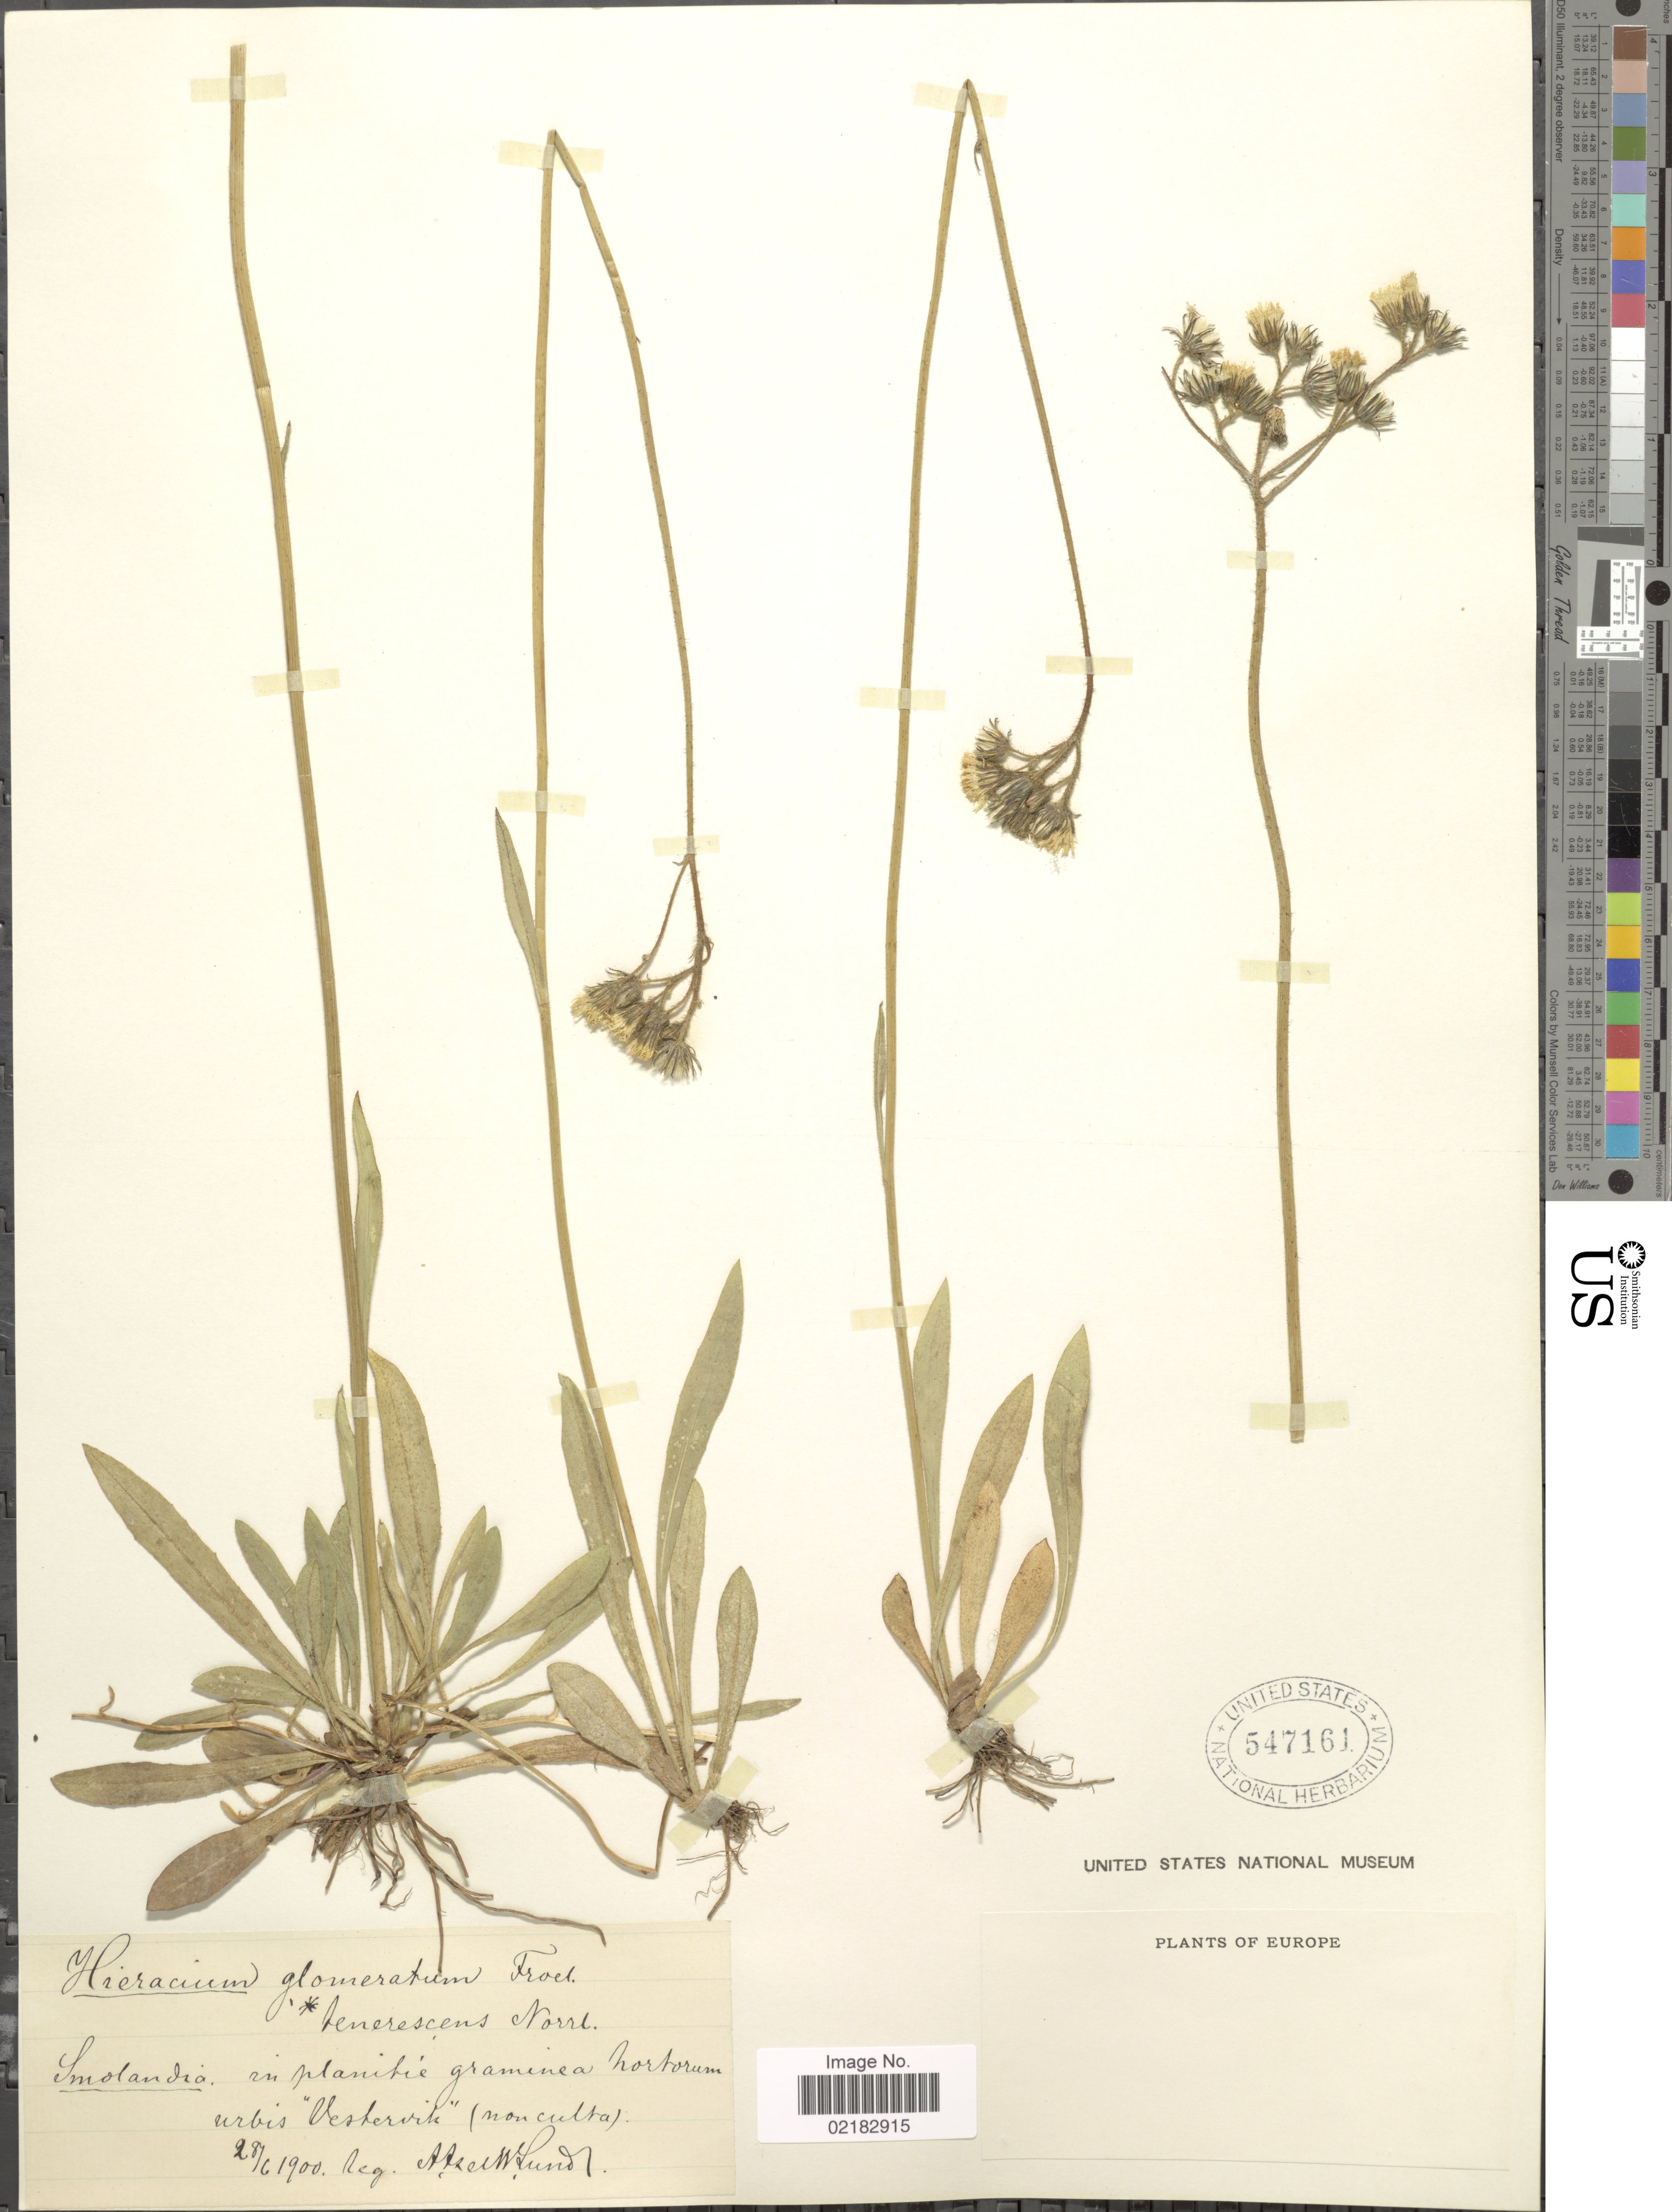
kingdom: Plantae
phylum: Tracheophyta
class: Magnoliopsida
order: Asterales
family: Asteraceae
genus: Pilosella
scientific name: Pilosella glomerata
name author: (Froel.) Fr.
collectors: A. Lund & W. Lund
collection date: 1900-06-28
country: Sweden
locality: Smolandia: on planitrie graminea hortorum urbis "Vestervik" [= Vastervik] (non cultra).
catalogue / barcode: US 547161